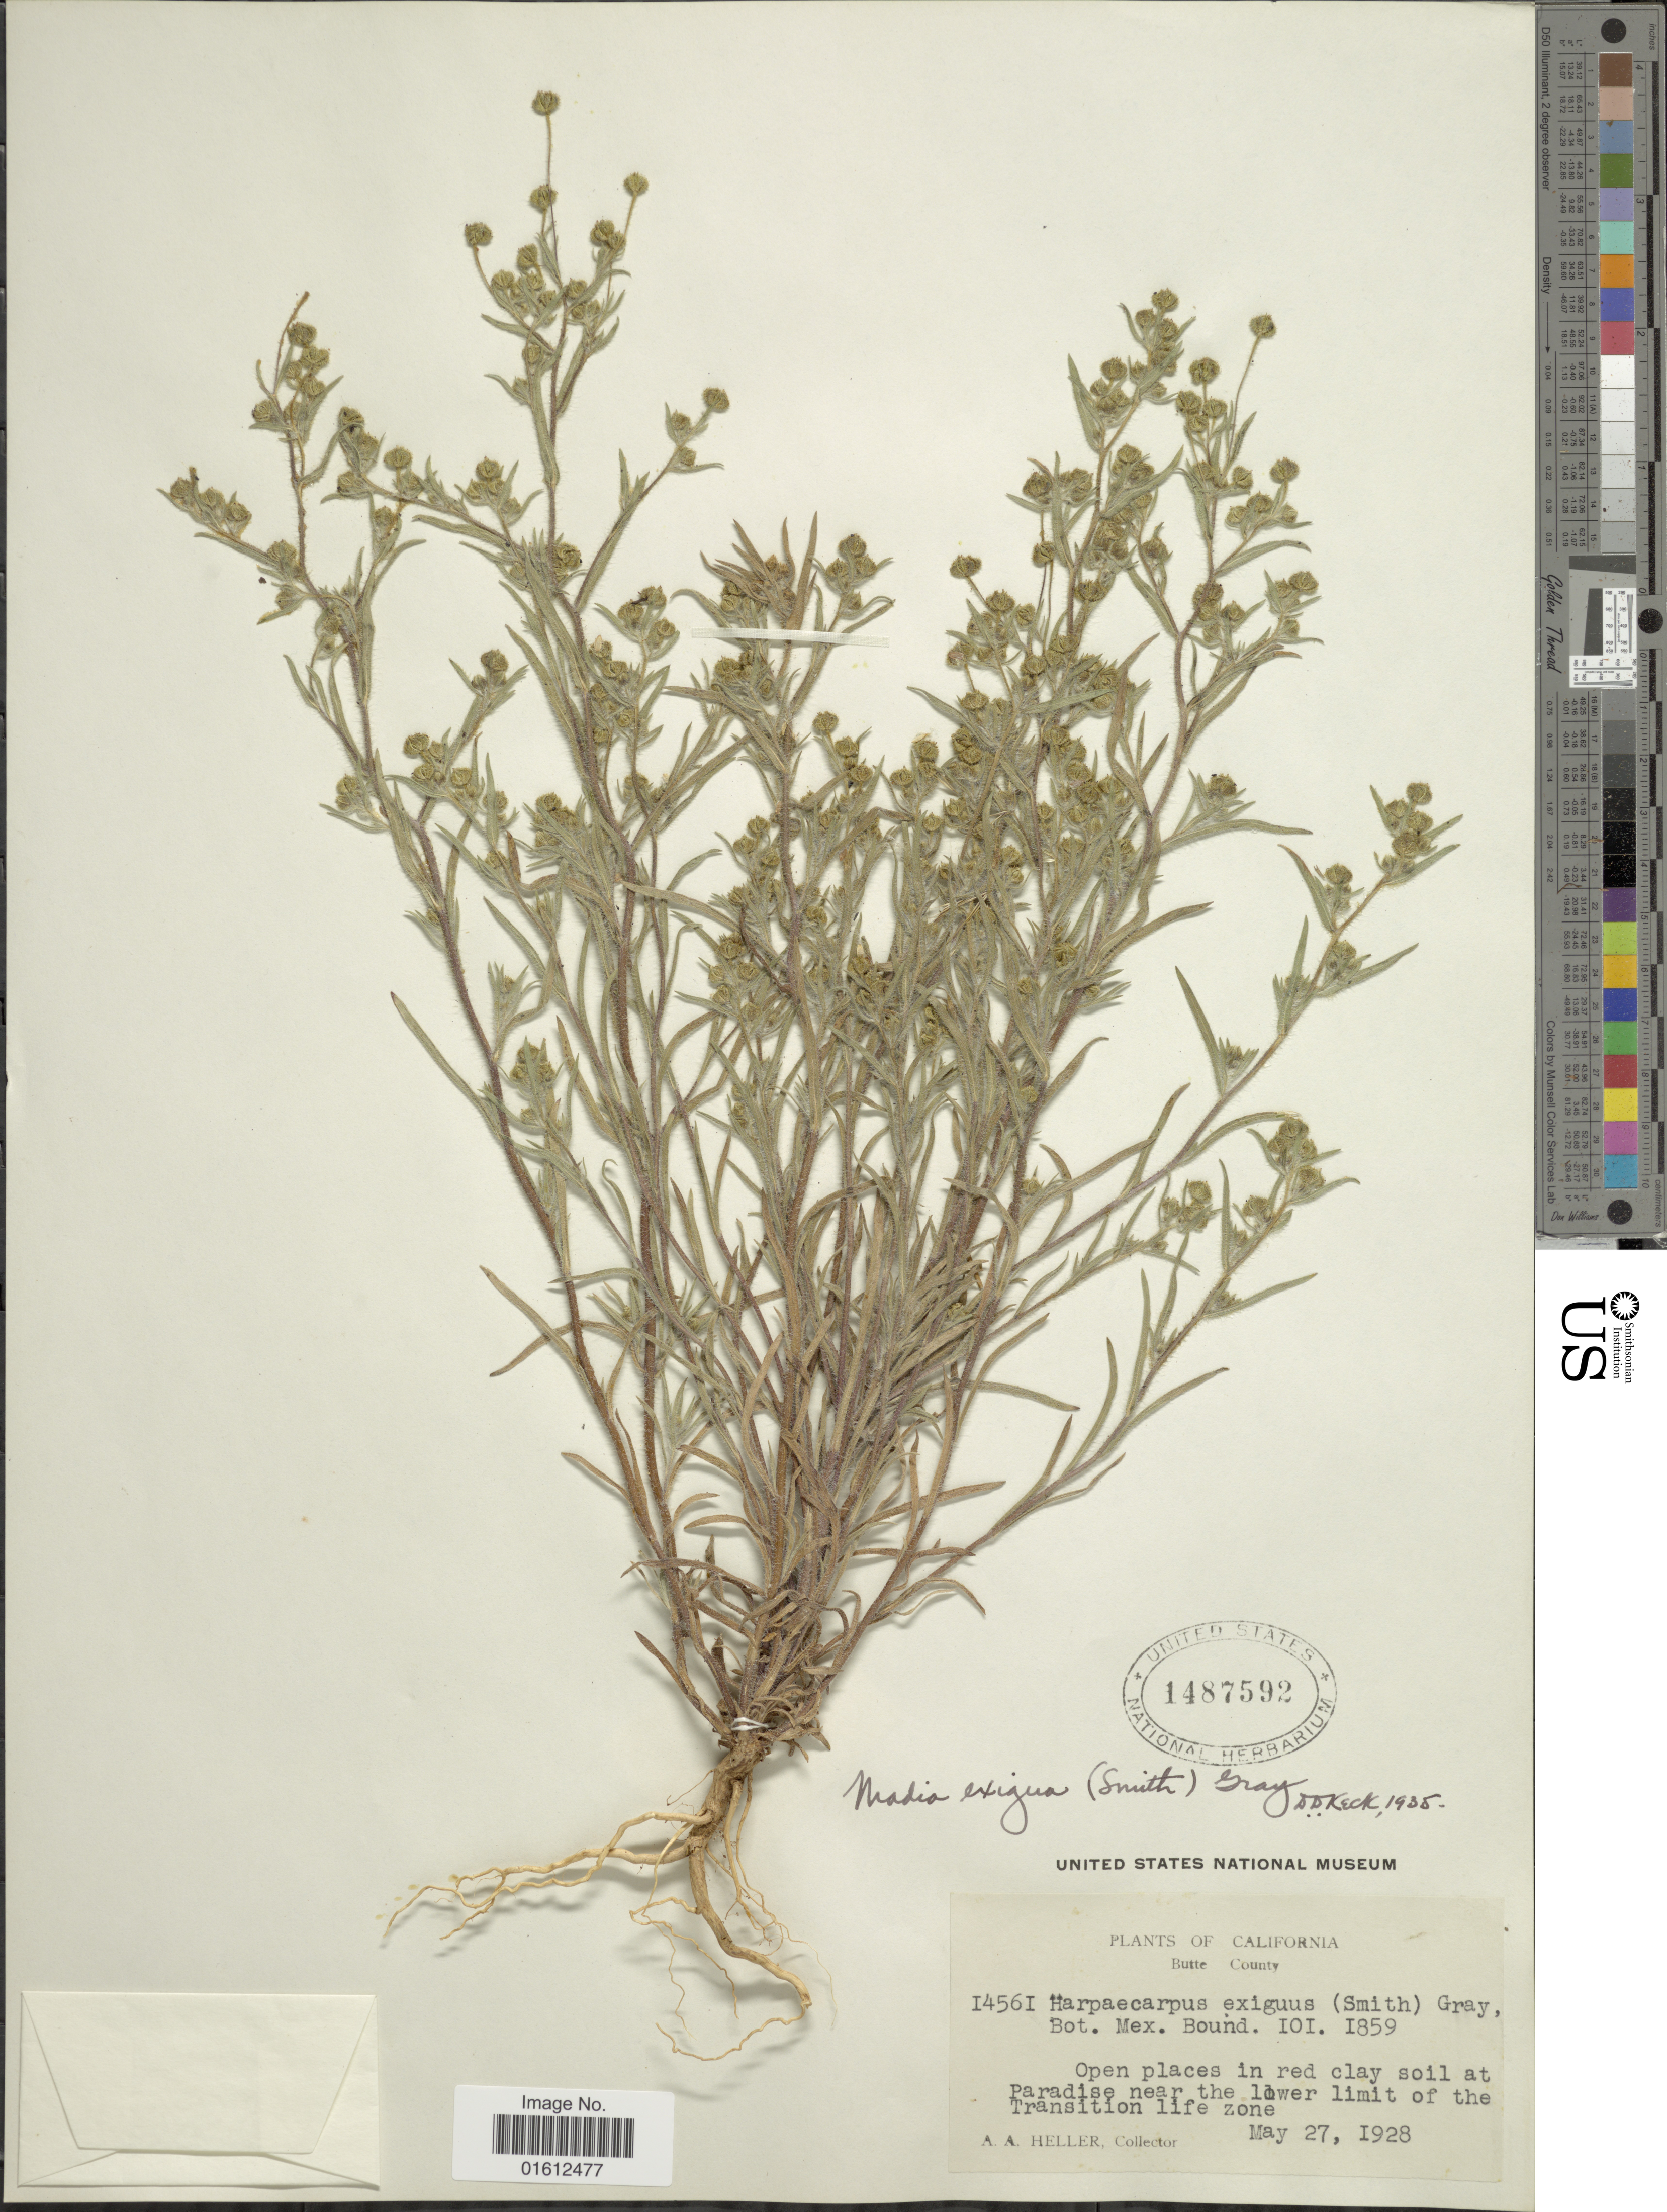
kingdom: Plantae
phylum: Tracheophyta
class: Magnoliopsida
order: Asterales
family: Asteraceae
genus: Madia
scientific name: Madia exigua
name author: (Sm.) A. Gray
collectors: A. A. Heller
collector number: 14561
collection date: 1928-05-27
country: United States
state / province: California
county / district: Butte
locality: Butte County. Open places in red clay soil at Paradise near the lower limit of the Transition life zone.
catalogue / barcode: US 1487592